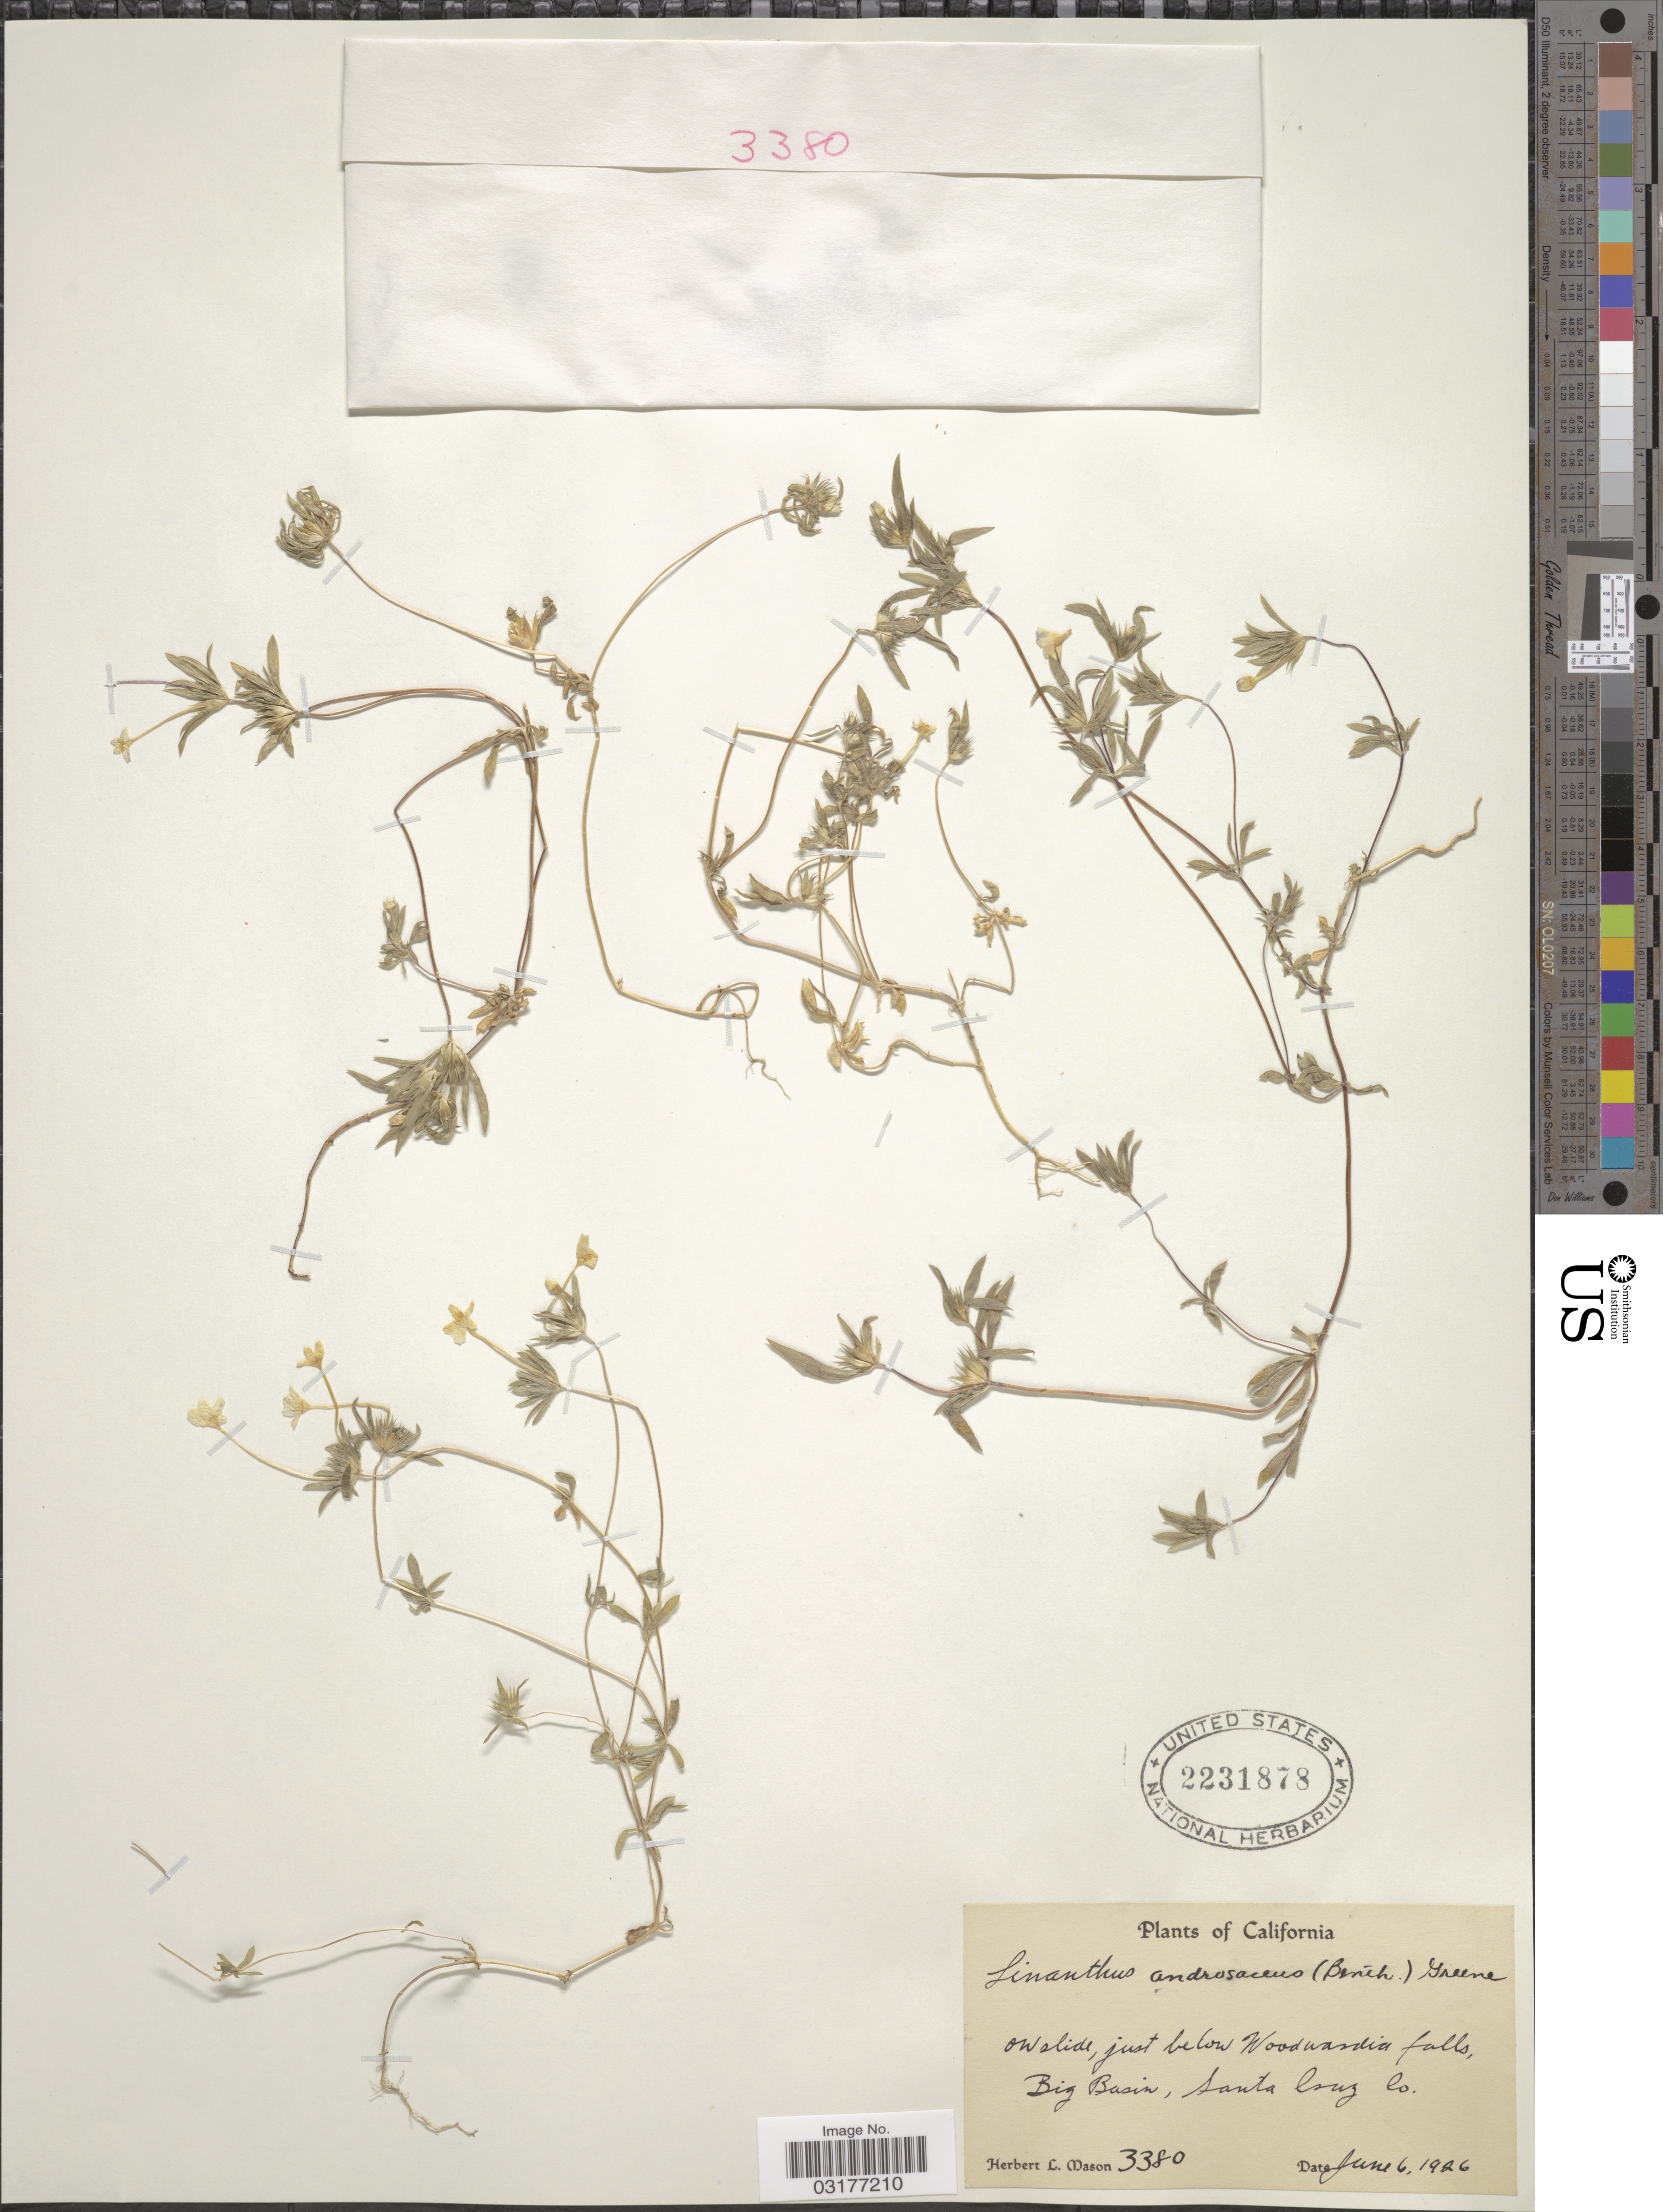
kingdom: Plantae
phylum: Tracheophyta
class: Magnoliopsida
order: Ericales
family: Polemoniaceae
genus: Leptosiphon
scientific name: Leptosiphon parviflorus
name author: Benth.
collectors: H. L. Mason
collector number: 3380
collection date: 1926-06-06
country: United States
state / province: California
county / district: Santa Cruz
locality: On slide, just below Woodwardia falls, Big Basin, Santa Cruz Co.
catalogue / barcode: US 2231878